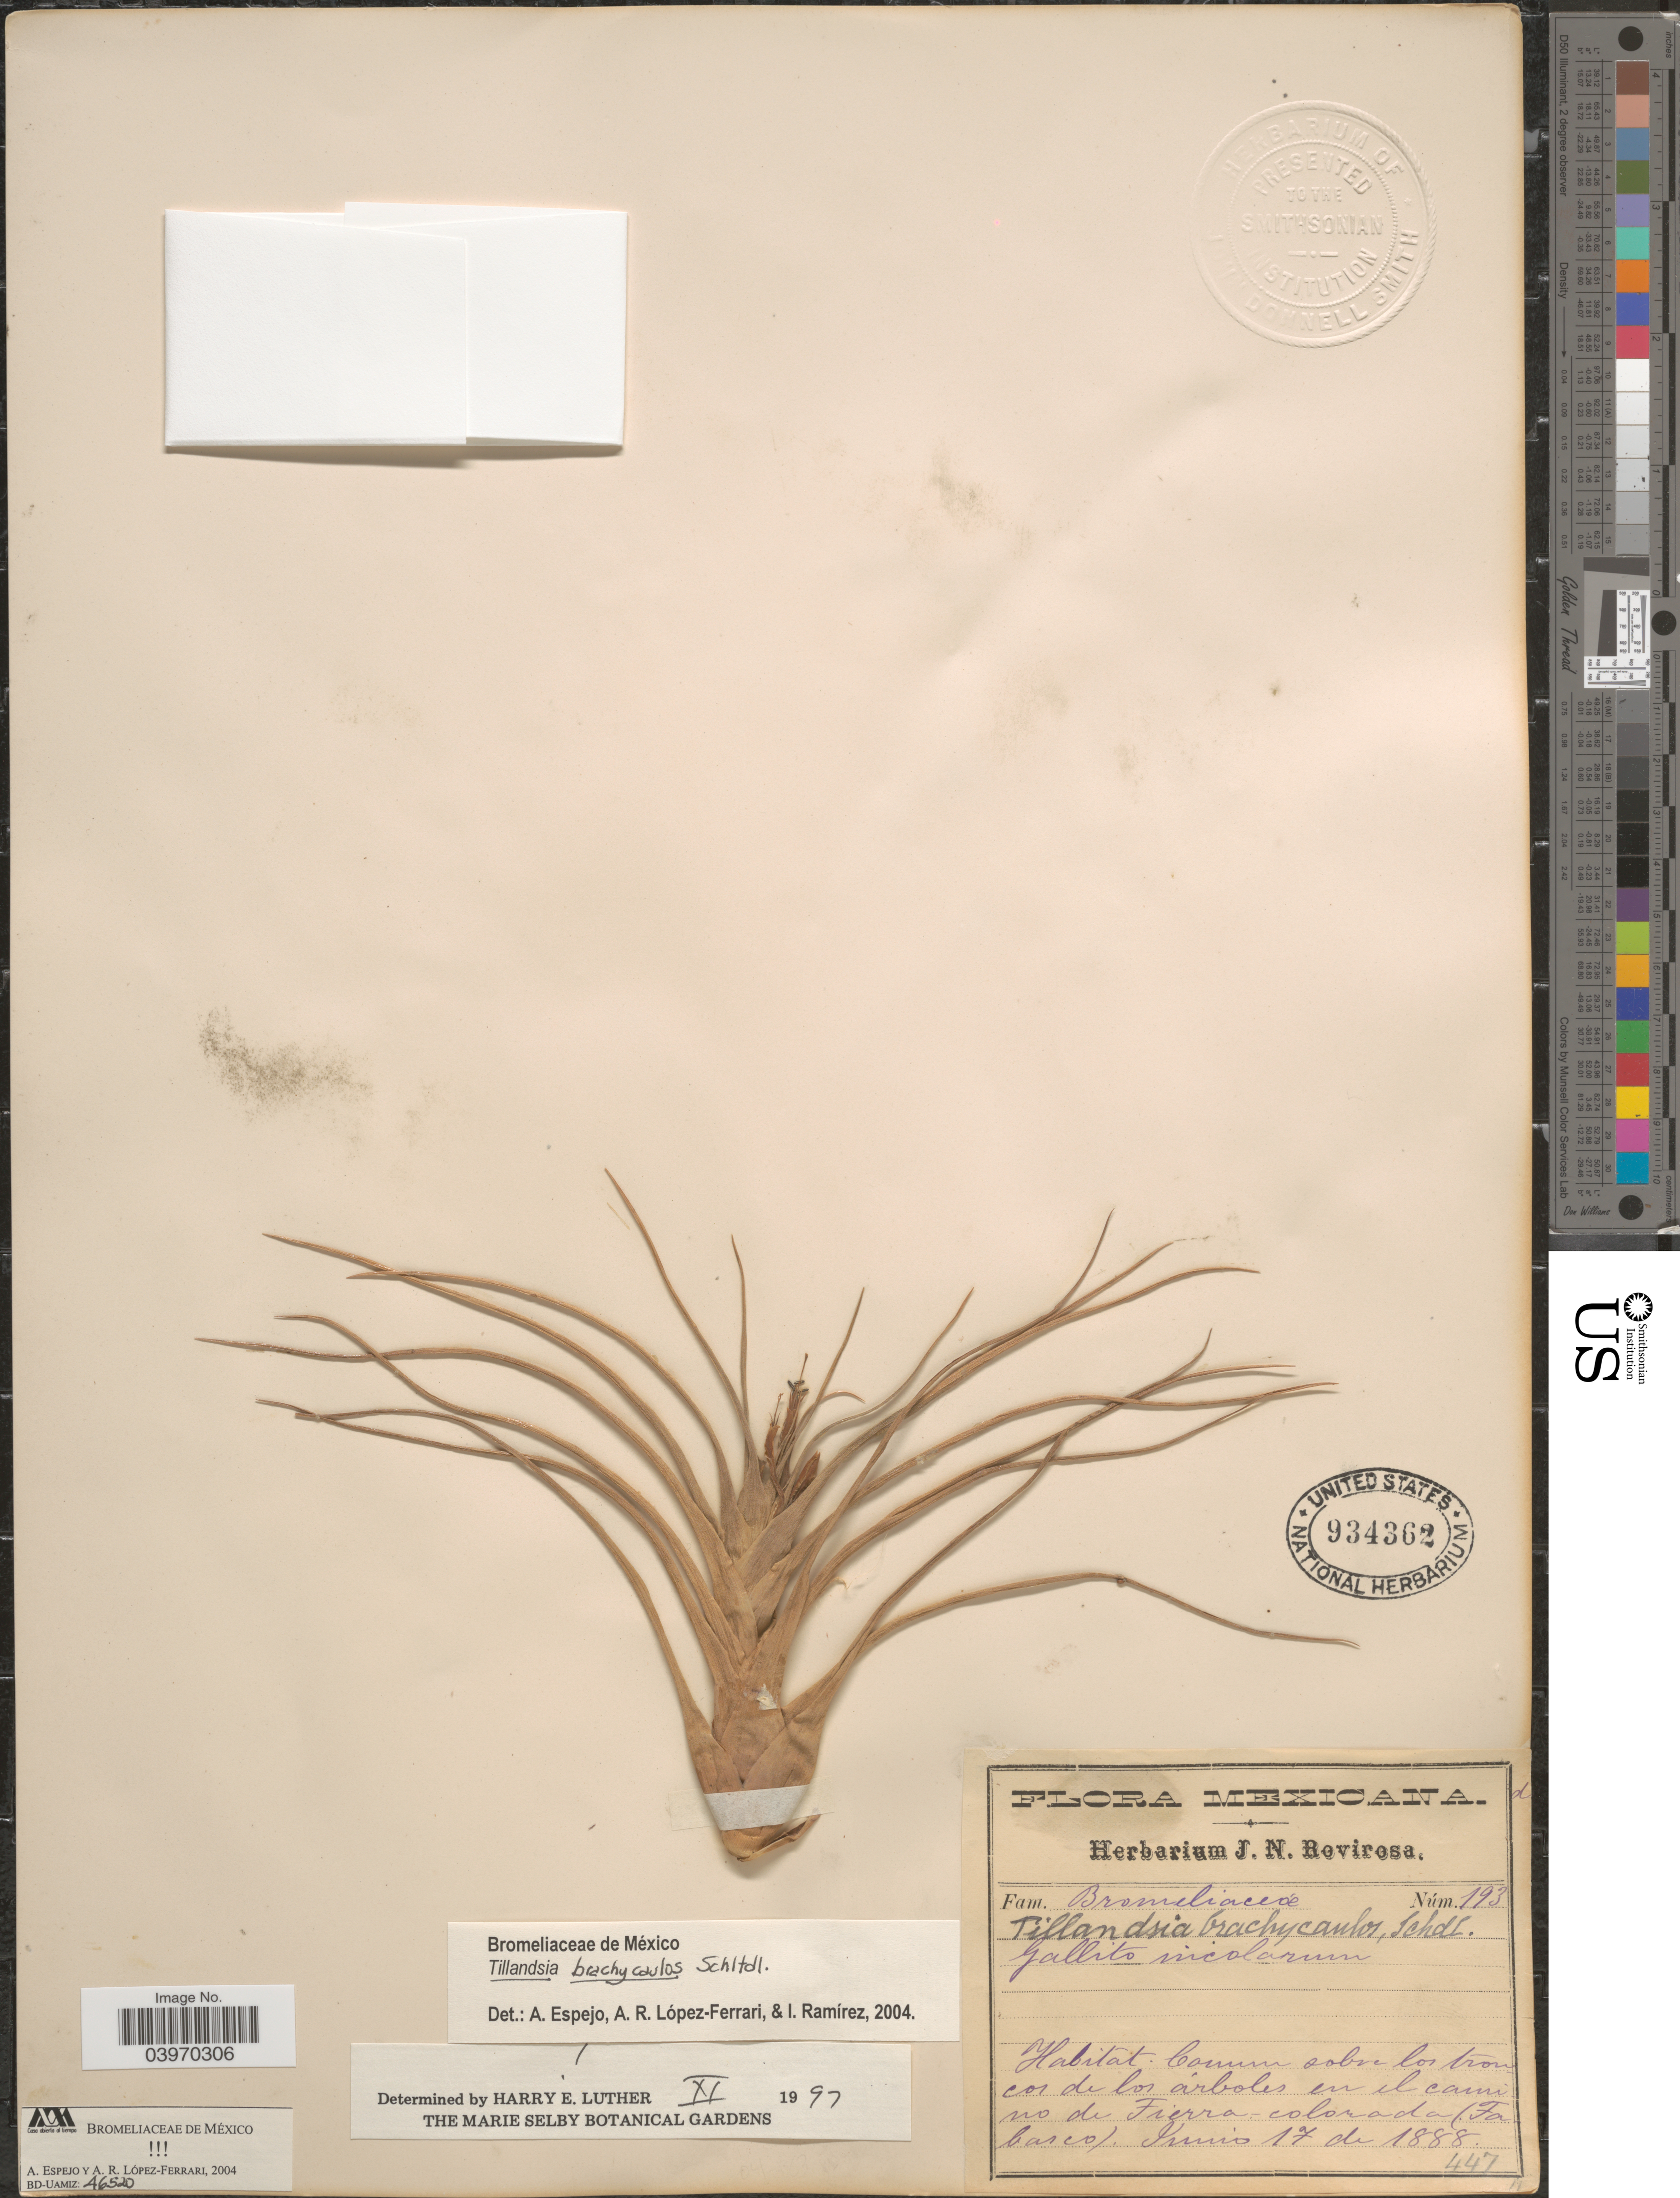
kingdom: Plantae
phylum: Tracheophyta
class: Liliopsida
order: Poales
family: Bromeliaceae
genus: Tillandsia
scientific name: Tillandsia brachycaulos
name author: Schltdl.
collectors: ex herb. J. N. Rovirosa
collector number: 193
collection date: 1888-06-17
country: Mexico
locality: En el camino de Tierra-colorada (Tabasco).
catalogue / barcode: US 934362